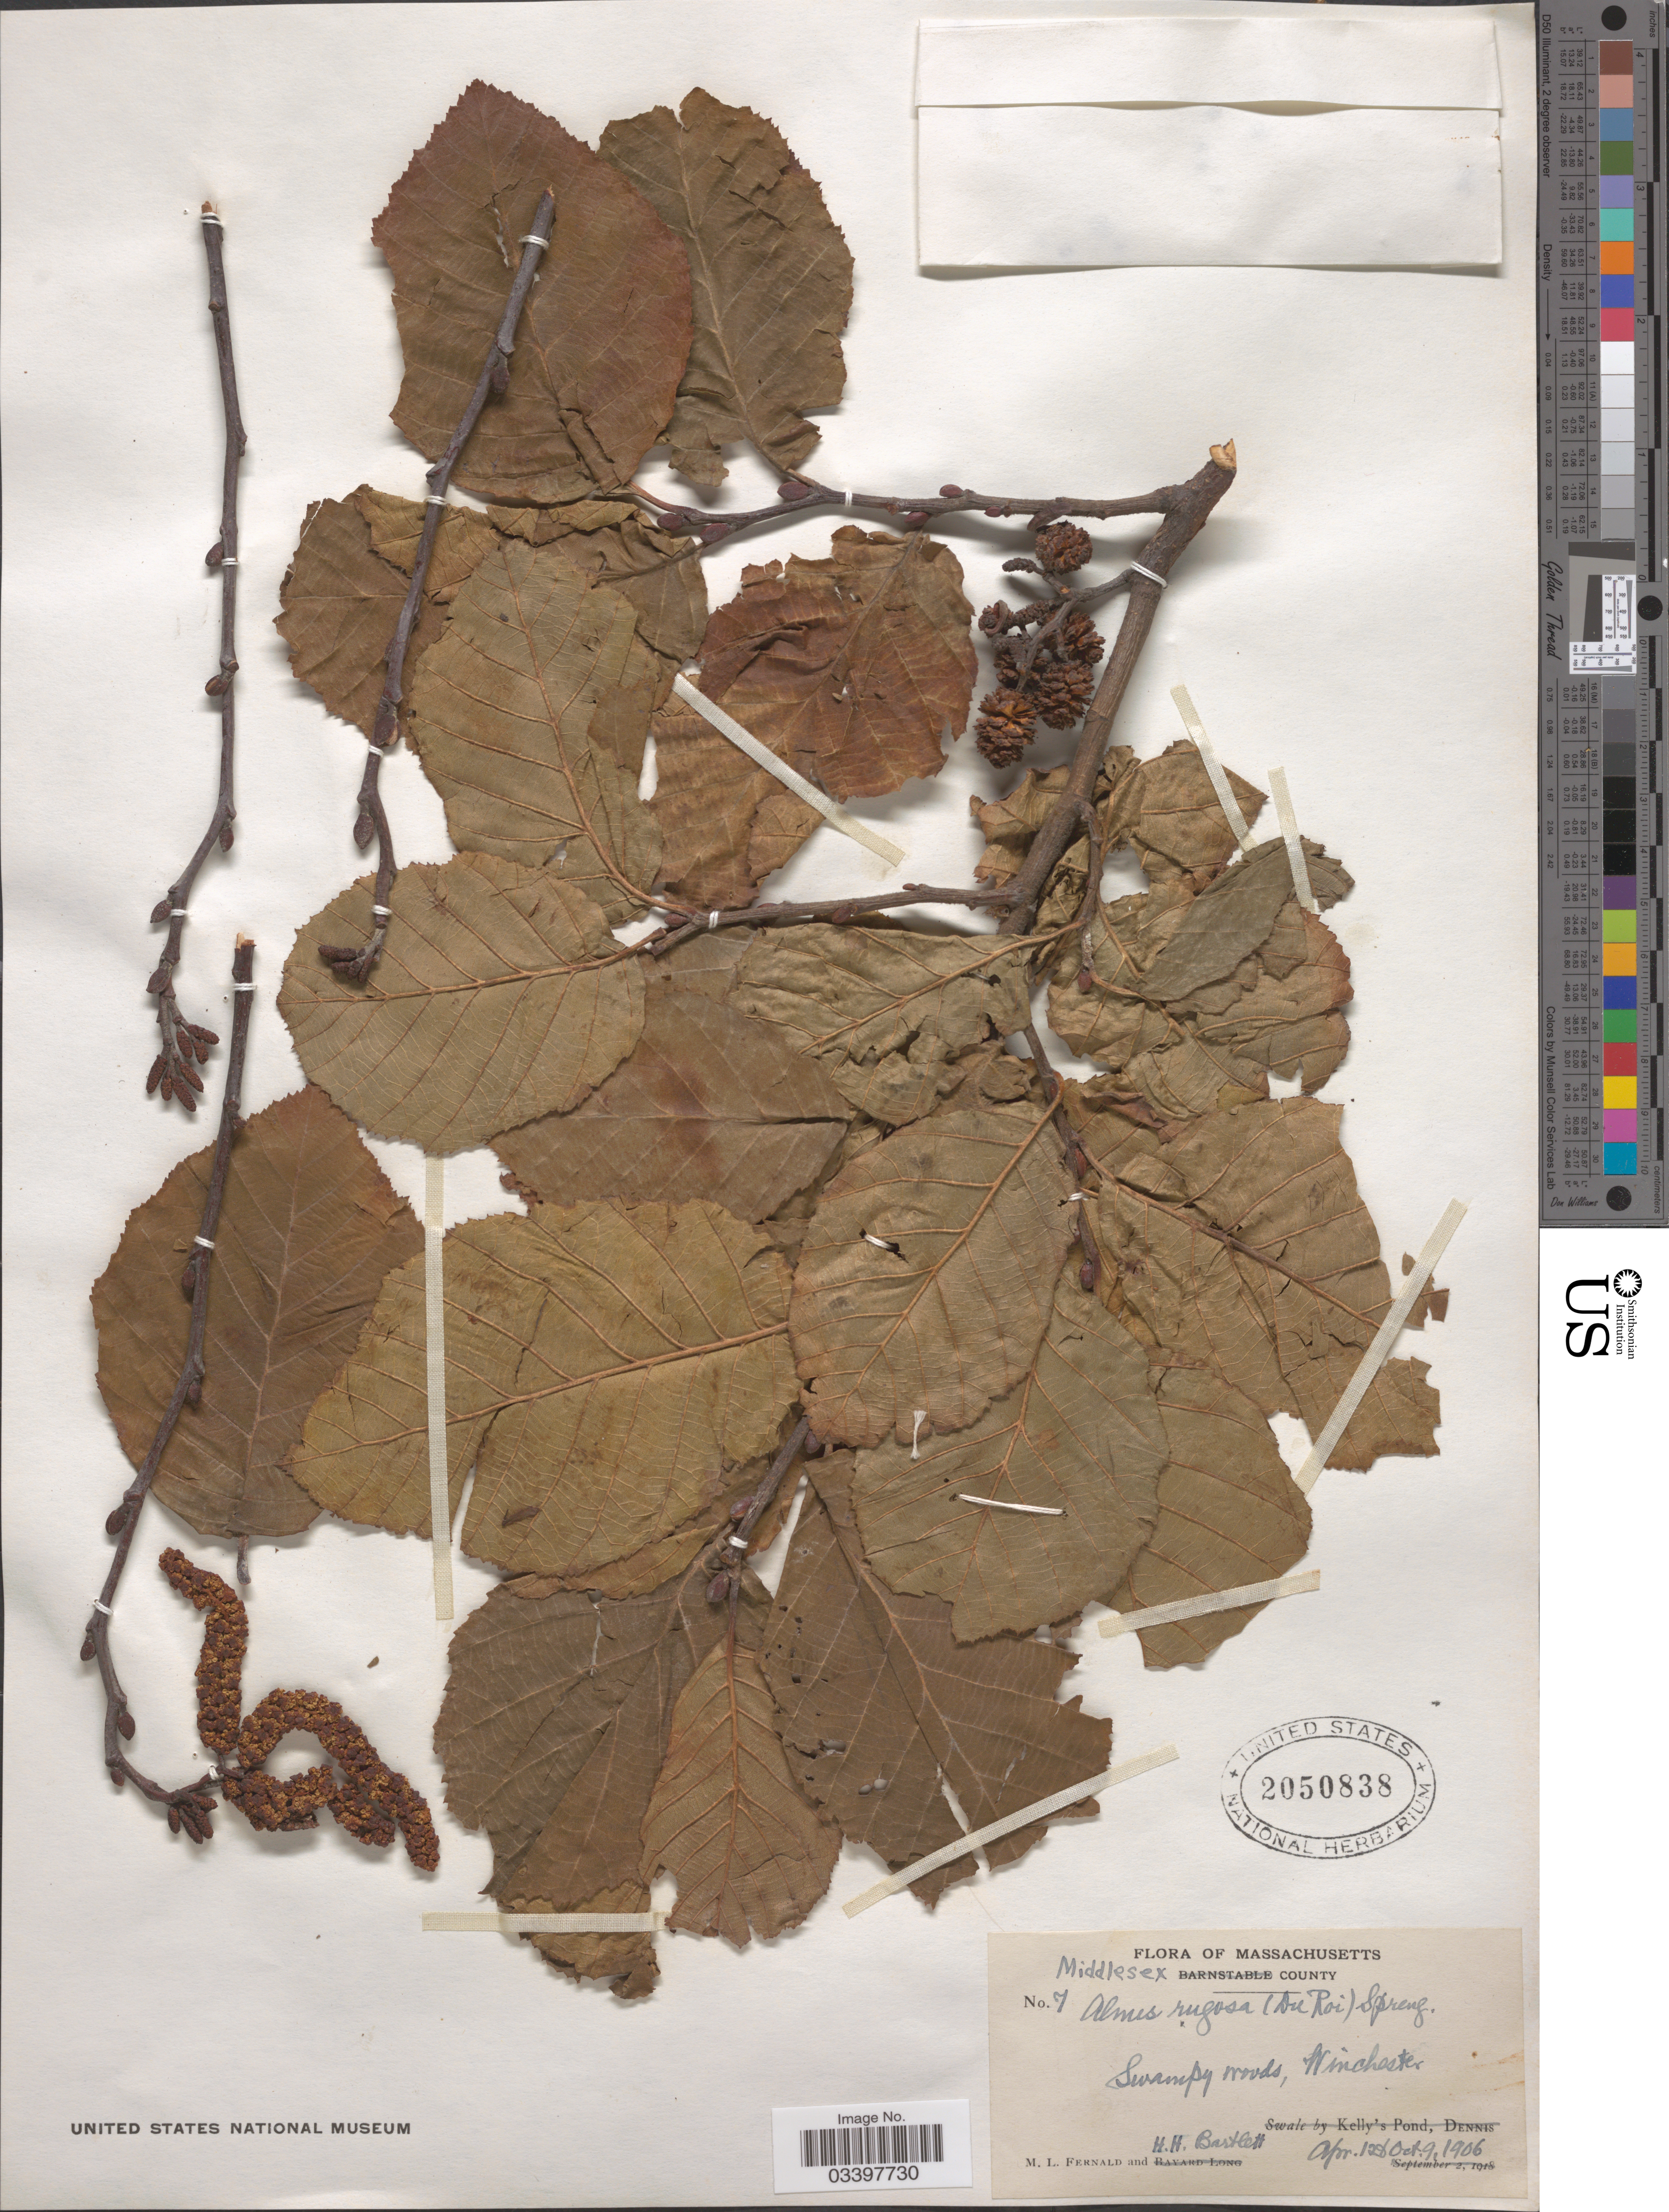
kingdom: Plantae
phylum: Tracheophyta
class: Magnoliopsida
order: Fagales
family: Betulaceae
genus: Alnus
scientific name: Alnus incana subsp. rugosa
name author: (Du Roi) R.T. Clausen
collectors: M. L. Fernald & H. H. Bartlett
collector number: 7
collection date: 1906-04-12/1906-10-09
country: United States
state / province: Massachusetts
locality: Middlesex County. Swampy woods, Winchester.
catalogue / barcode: US 2050838